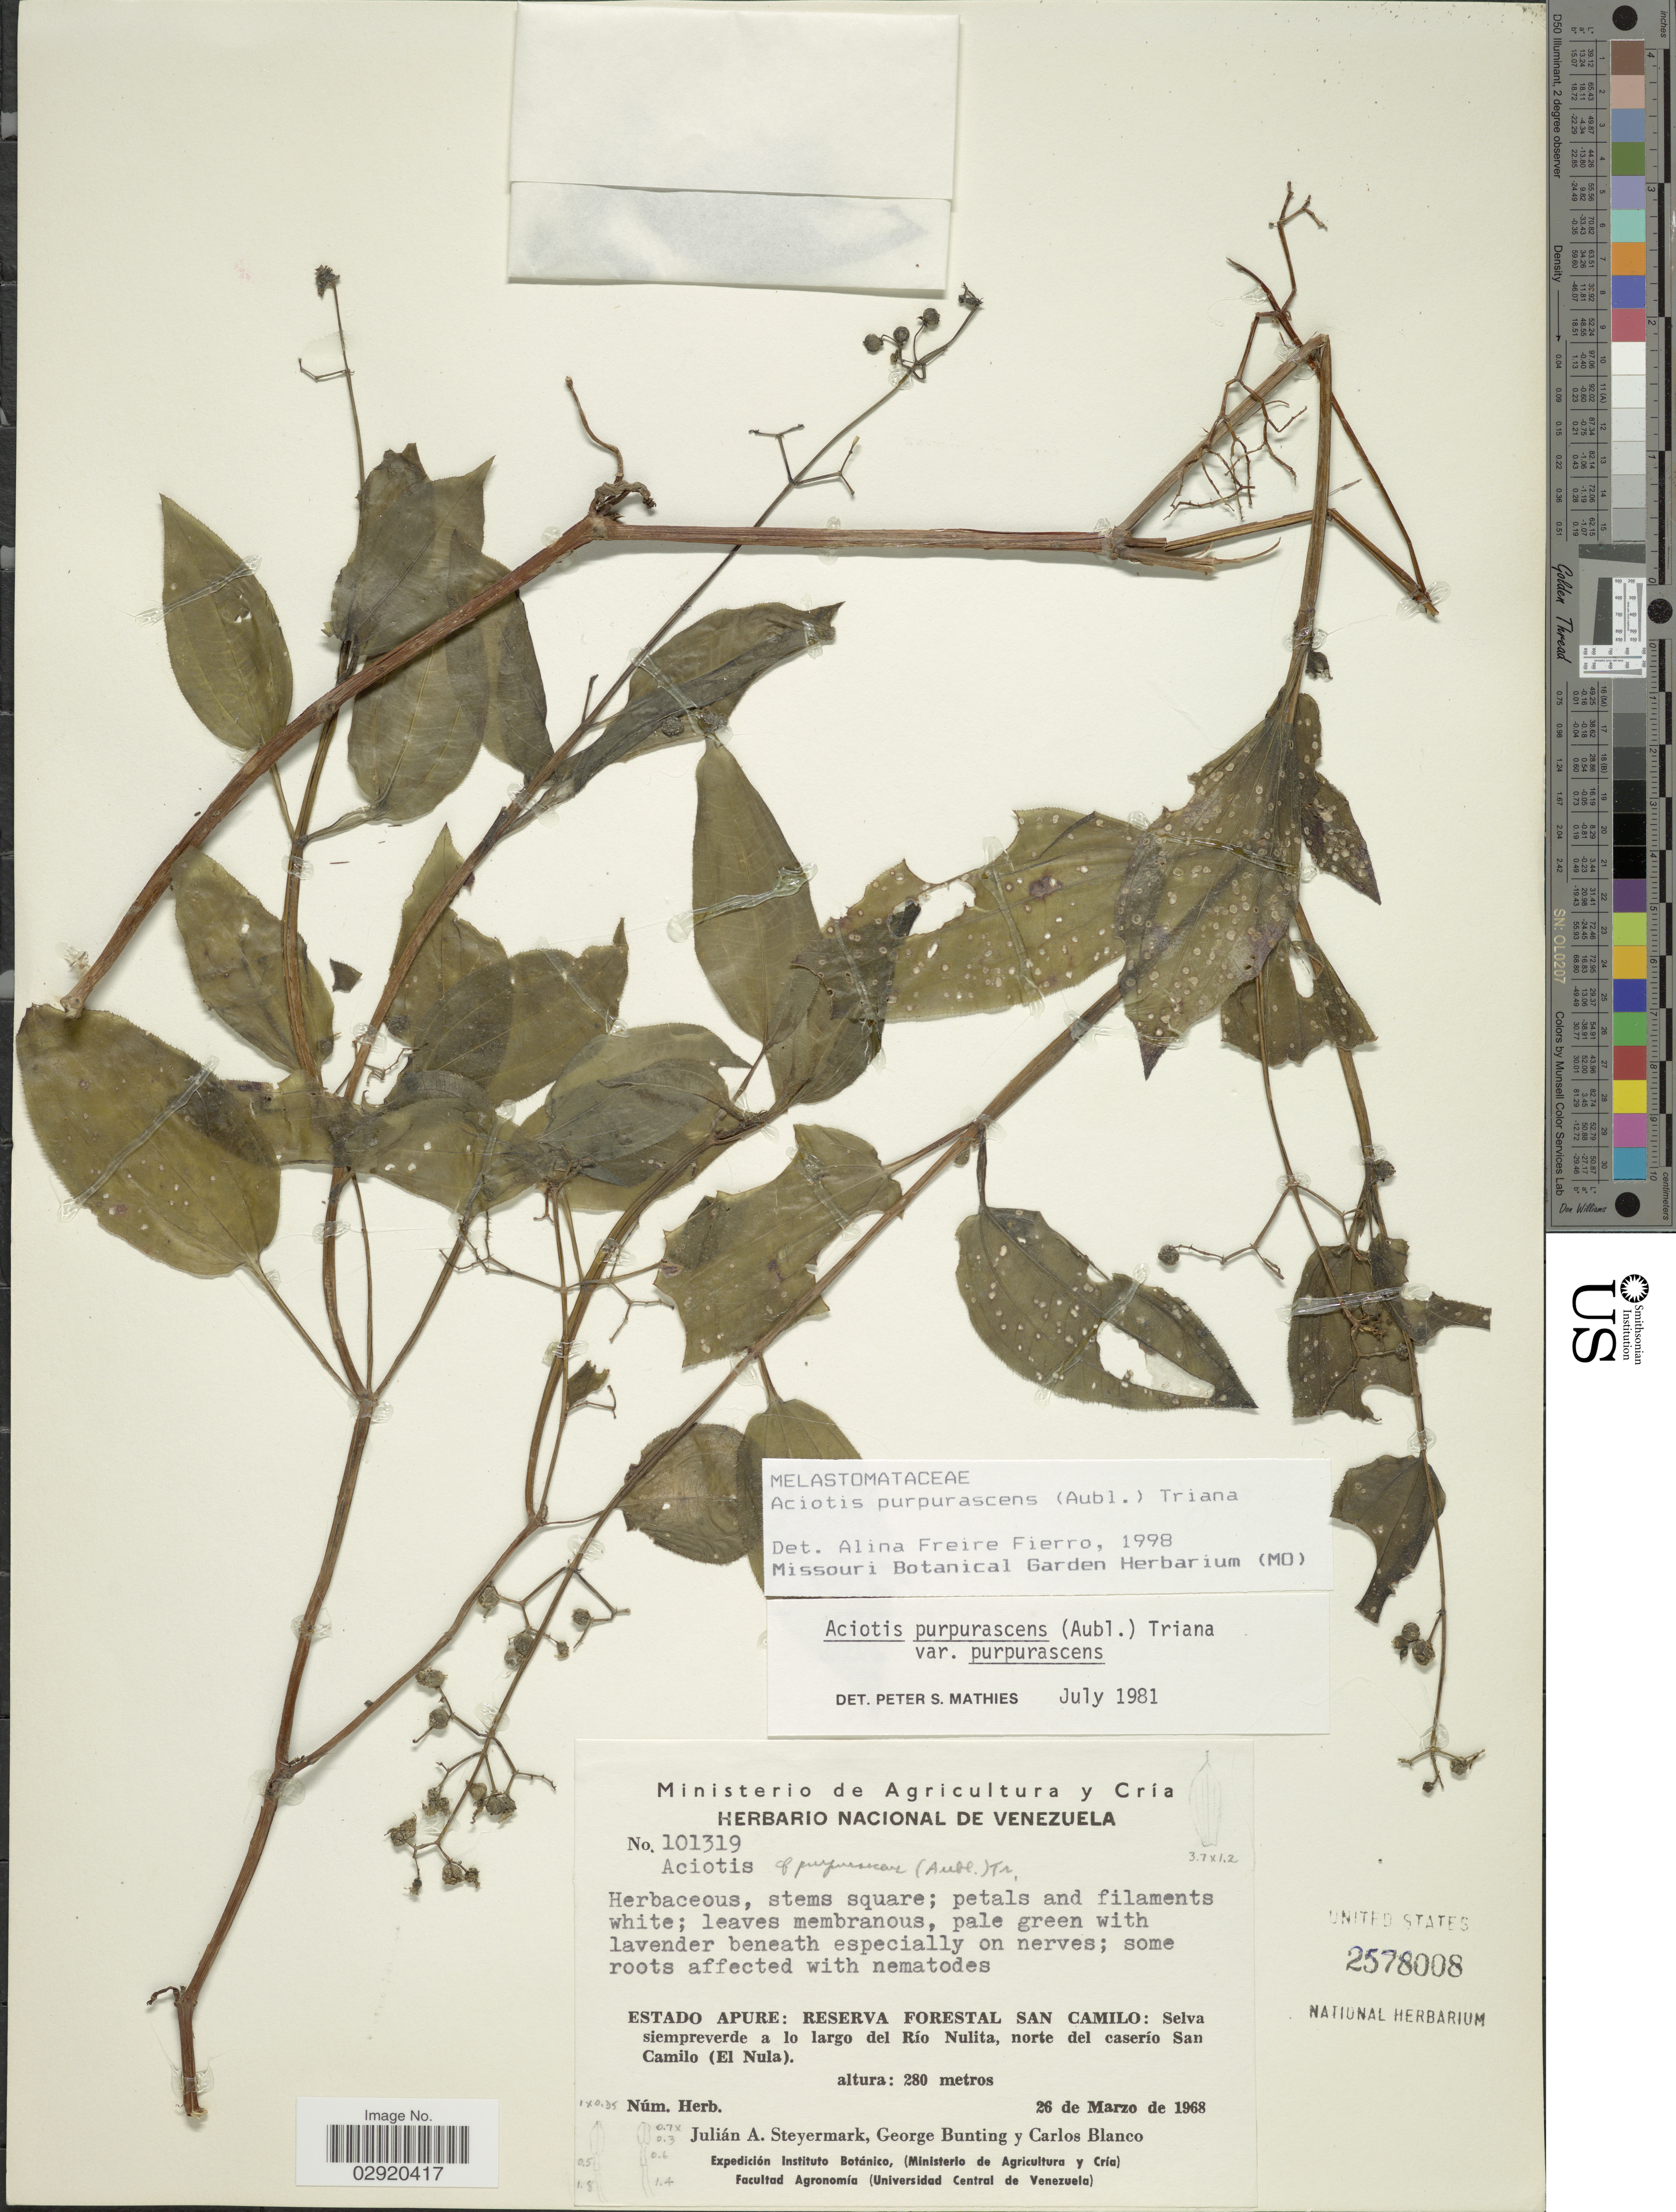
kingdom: Plantae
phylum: Tracheophyta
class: Magnoliopsida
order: Myrtales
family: Melastomataceae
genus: Aciotis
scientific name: Aciotis purpurascens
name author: (Aubl.) Triana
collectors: J. Steyermark, G. S. Bunting & C. Blanco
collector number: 101319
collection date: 1968-03-26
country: Venezuela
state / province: Apure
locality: Estado Apure: Reserva Forestal San Camilo: Selva siempreverde a lo largo del Río Nulita, norte del caserío San Camilo (El Nula).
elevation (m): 280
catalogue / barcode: US 2578008